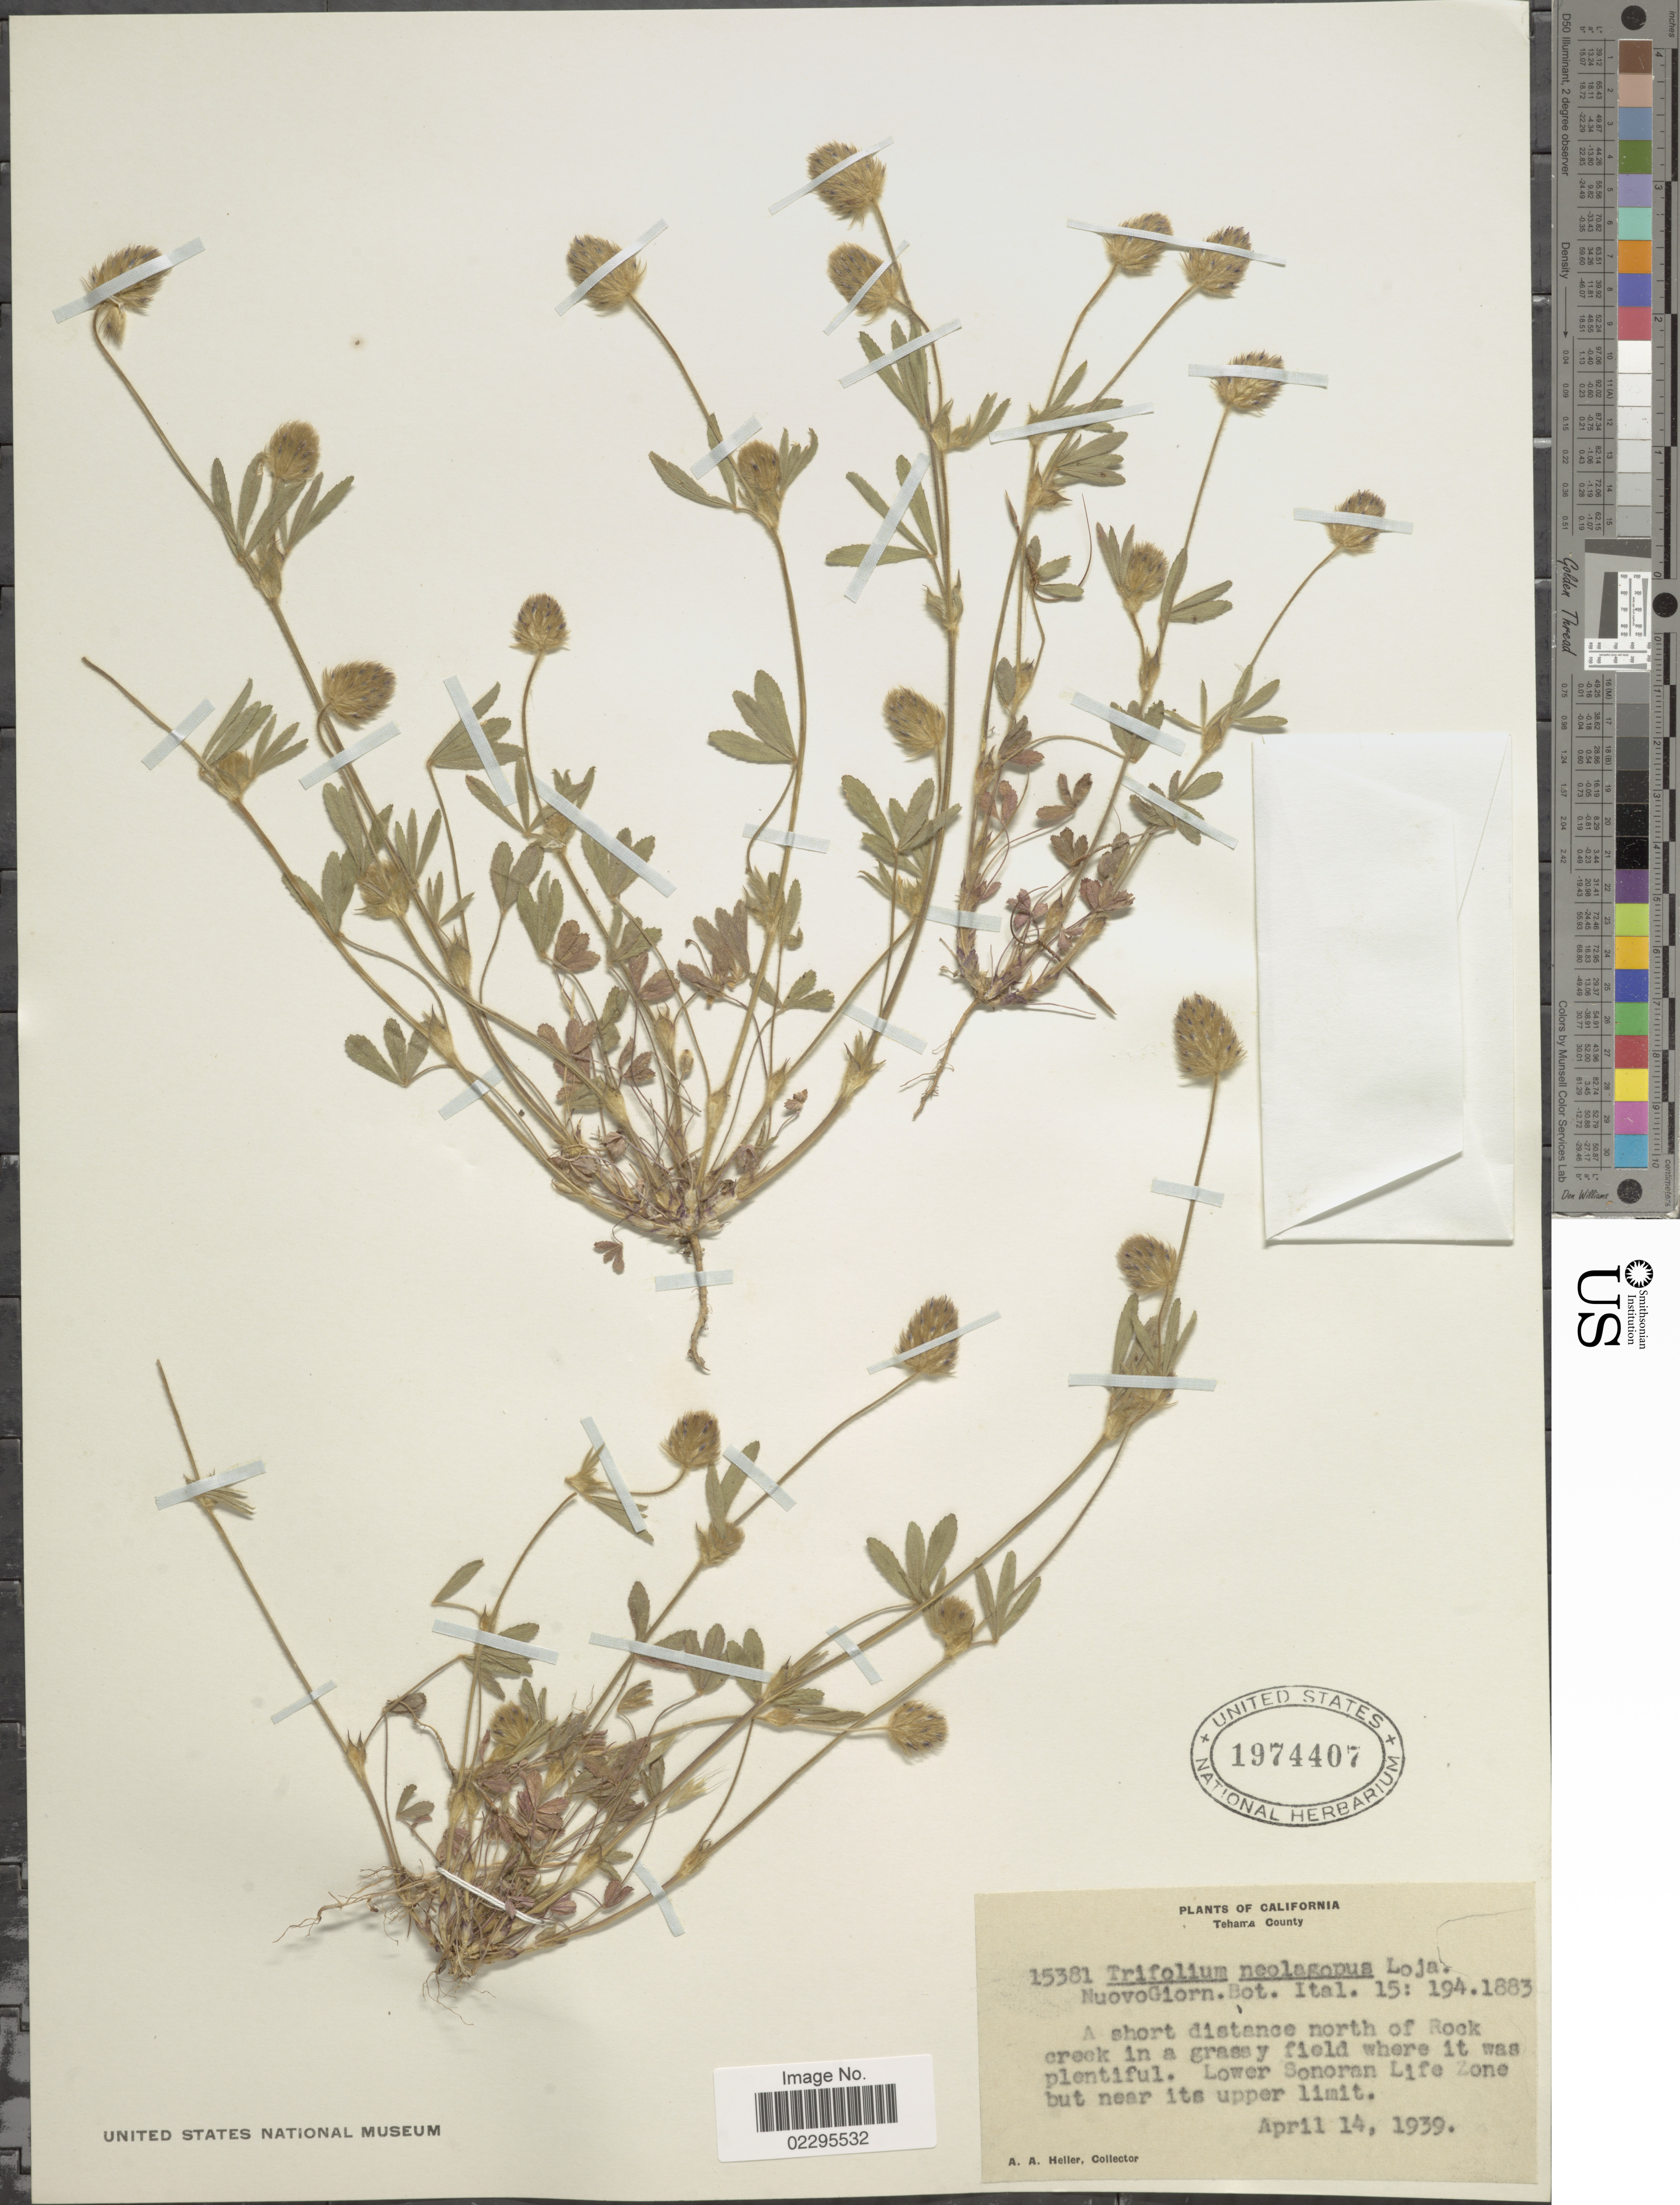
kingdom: Plantae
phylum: Tracheophyta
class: Magnoliopsida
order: Fabales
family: Fabaceae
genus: Trifolium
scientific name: Trifolium albopurpureum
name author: Torr. & A. Gray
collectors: A. A. Heller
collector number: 15381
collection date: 1939-04-14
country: United States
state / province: California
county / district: Tehama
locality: Teharra County. north of Rock creek. Lower Sonoran Life Zone but near its upper limit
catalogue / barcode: US 1974407